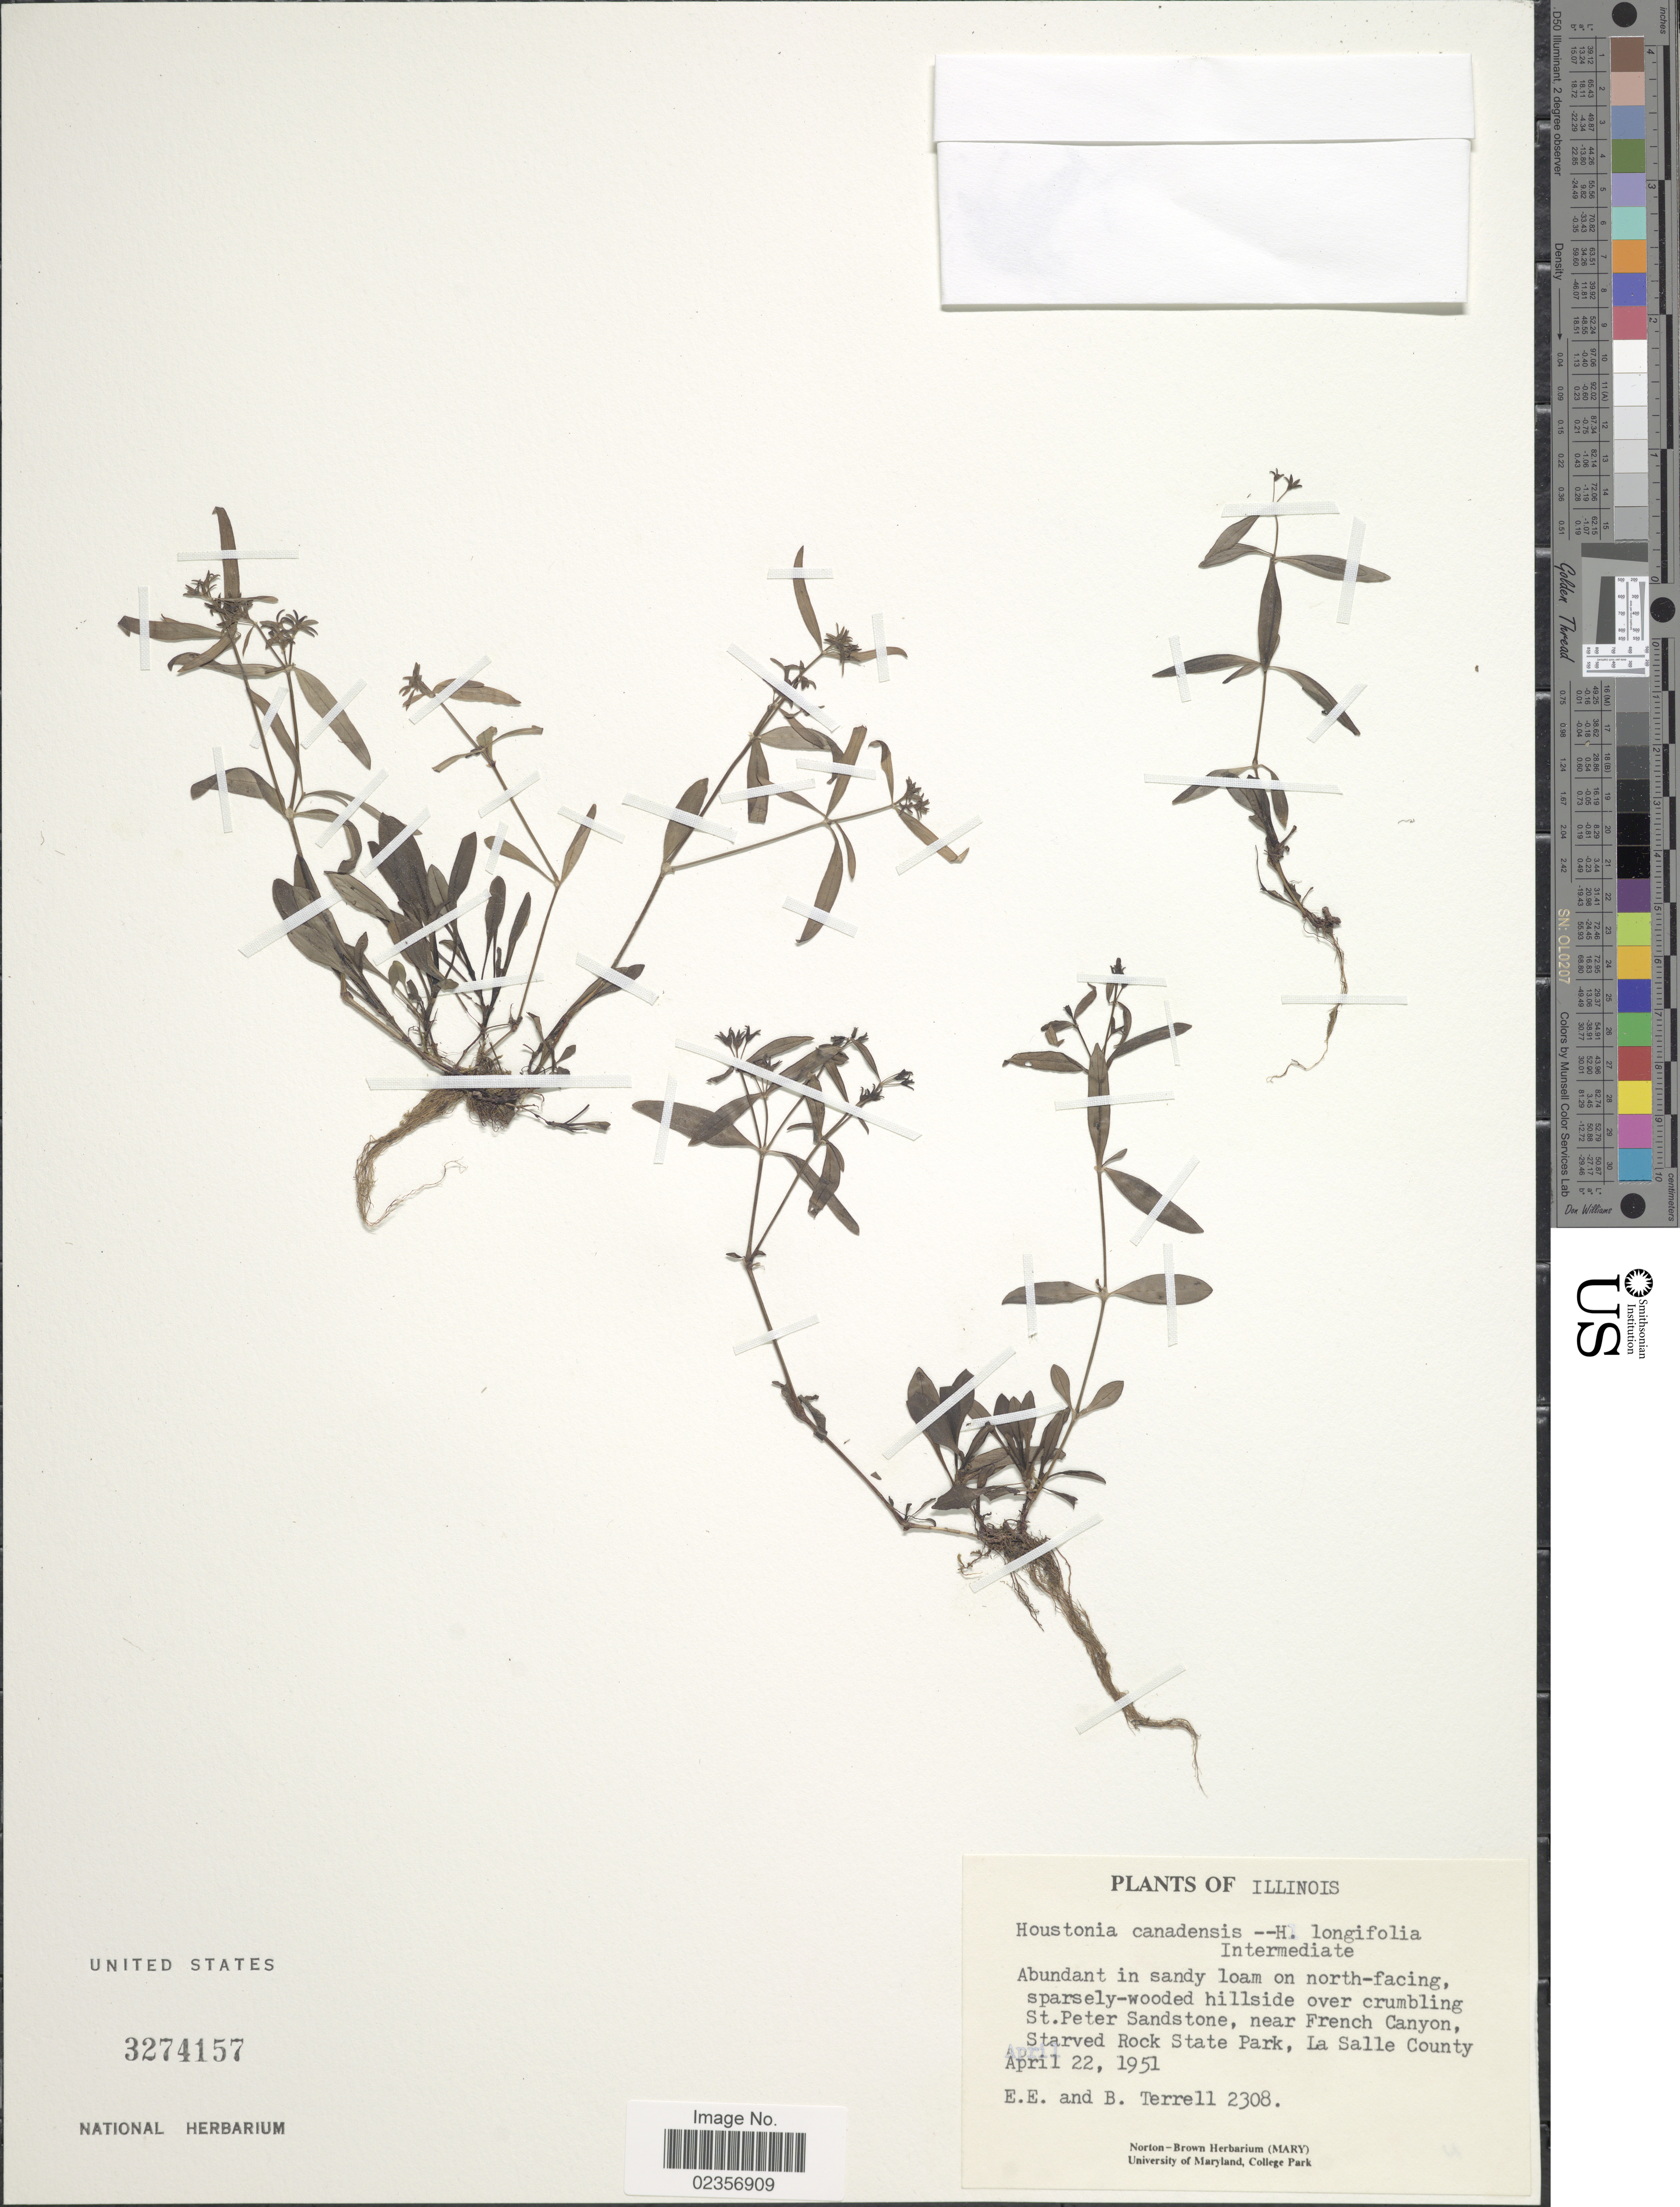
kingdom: Plantae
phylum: Tracheophyta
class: Magnoliopsida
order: Gentianales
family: Rubiaceae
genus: Houstonia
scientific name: Houstonia canadensis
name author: Willd.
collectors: E. E. Terrell & B. Terrell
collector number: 2308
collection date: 1951-04-22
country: United States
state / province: Illinois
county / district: La Salle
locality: Abundant in sandy loam on north-facing, sparsely-wooded hillside over crumbling St. Peter Sandstone, near French Canyon, Starved Rock State Park, La Salle County.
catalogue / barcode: US 3274157